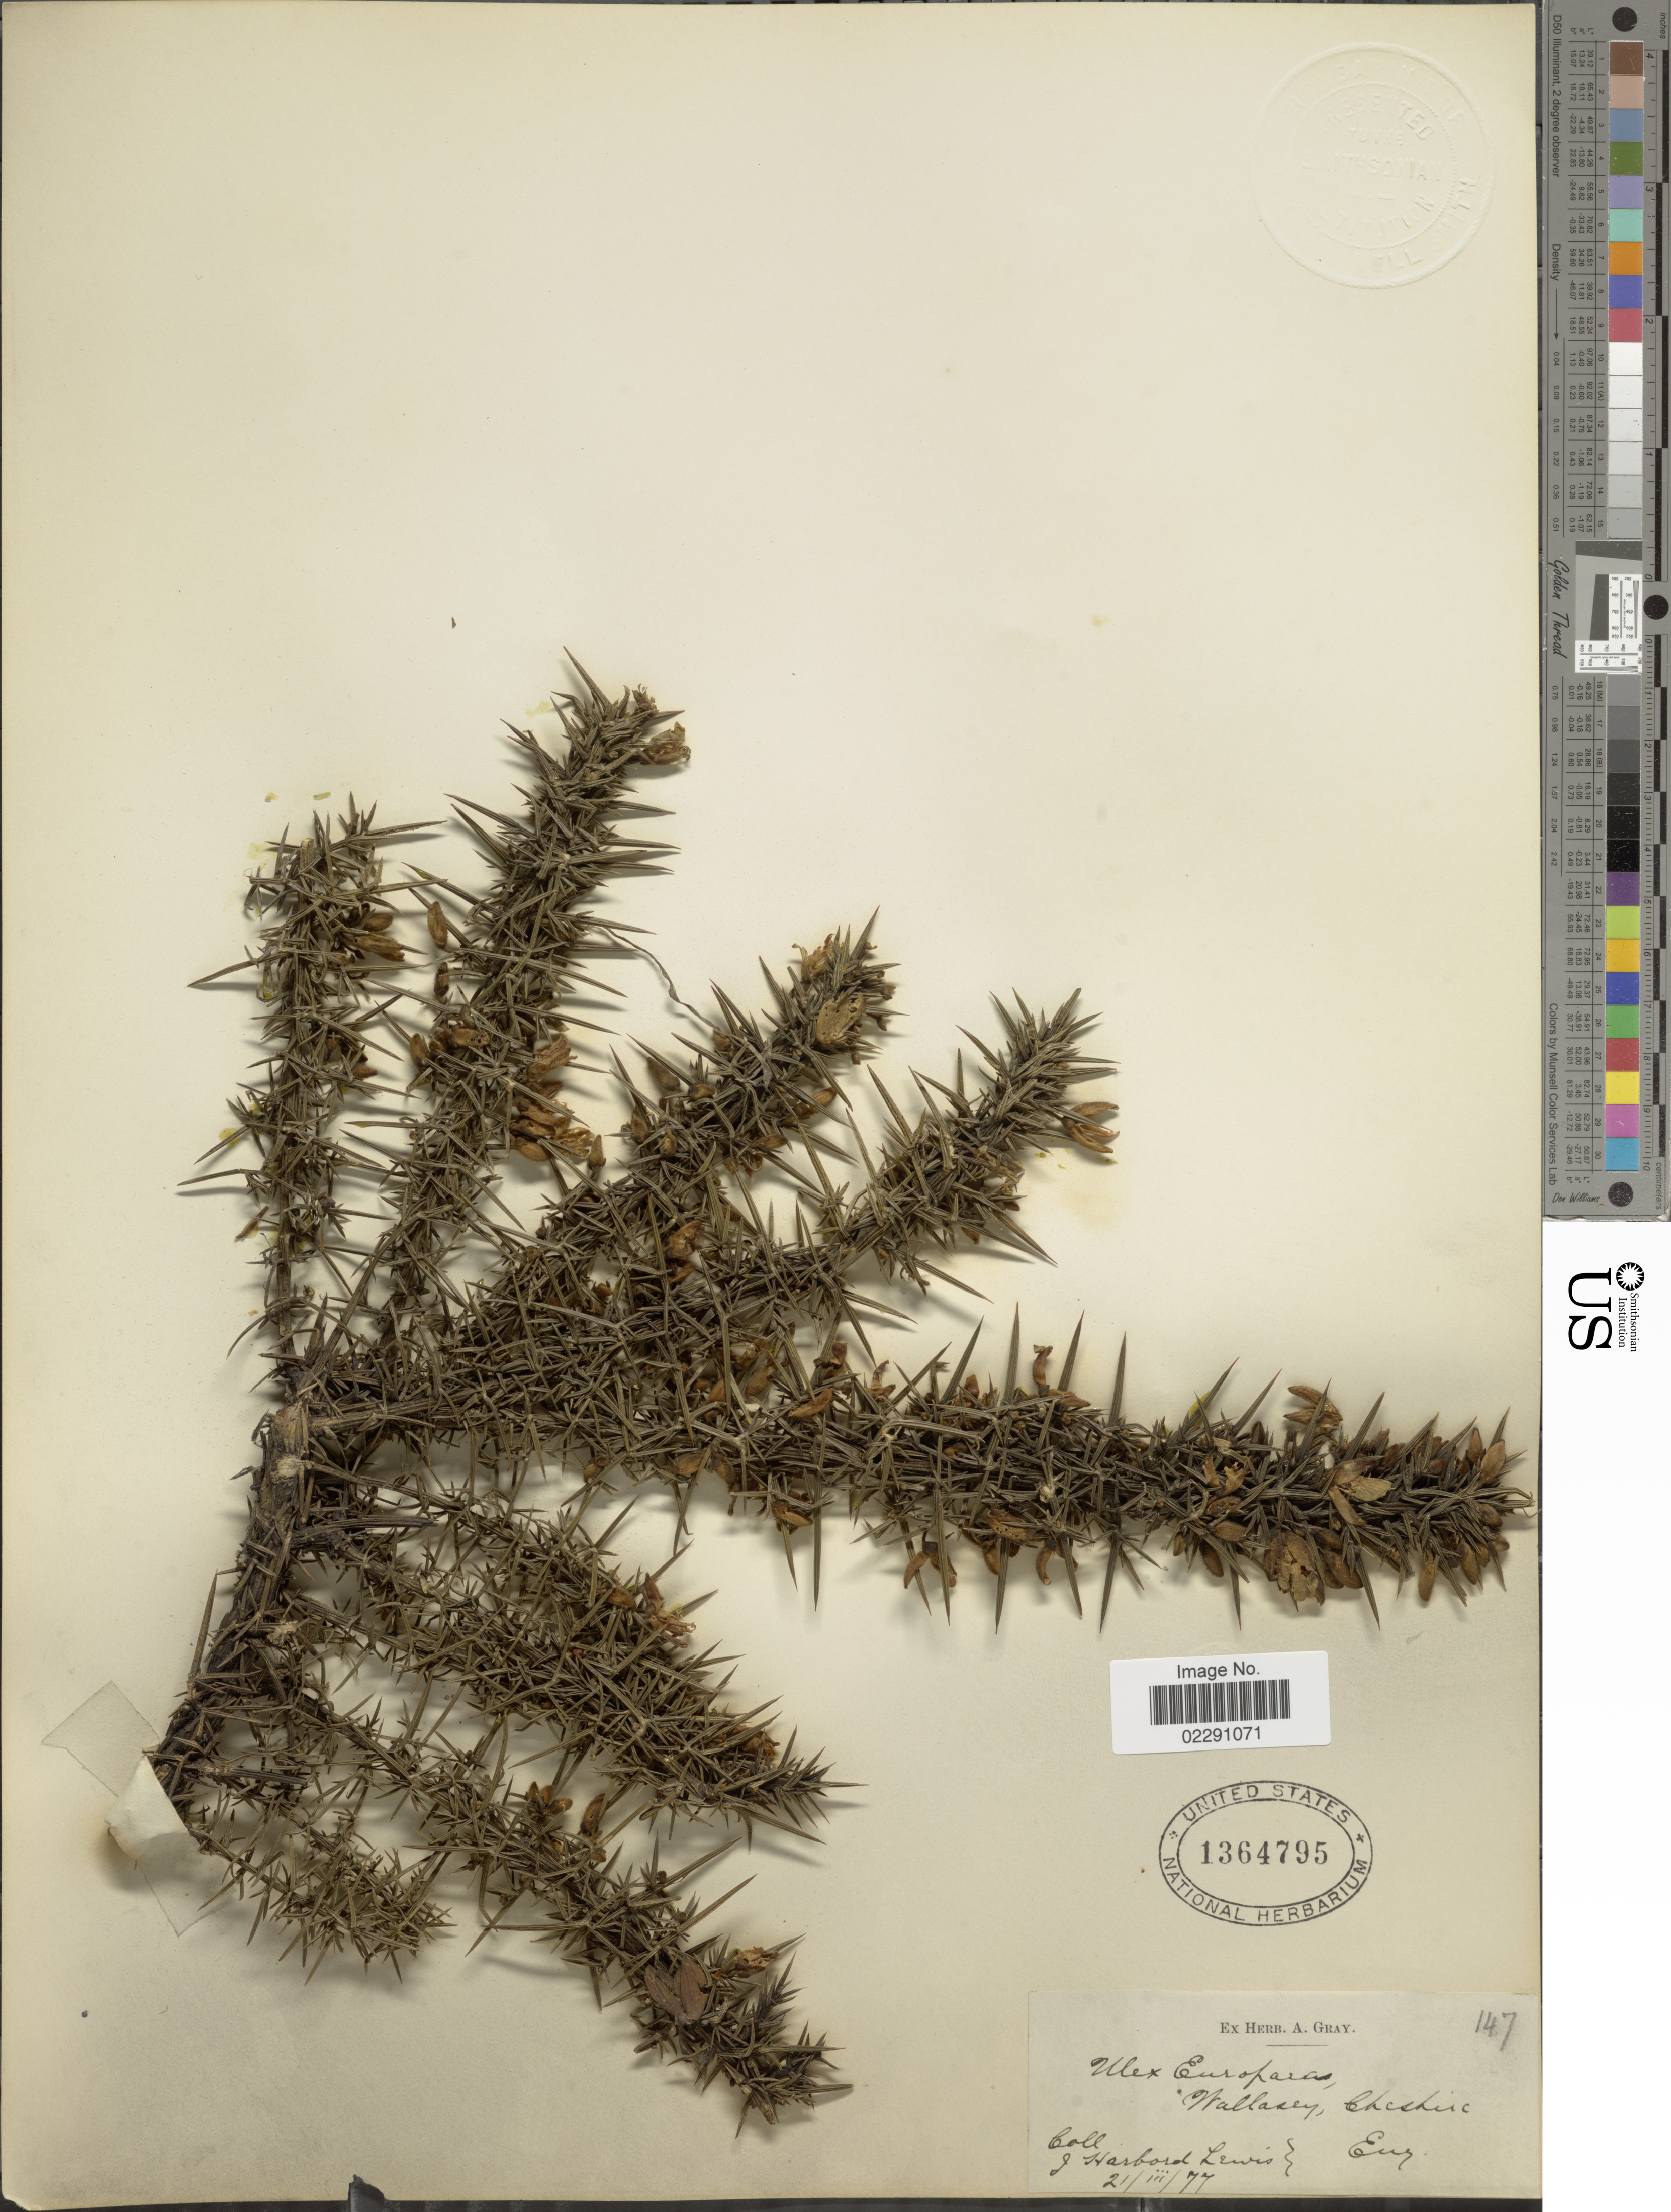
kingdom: Plantae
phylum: Tracheophyta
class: Magnoliopsida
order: Fabales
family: Fabaceae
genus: Ulex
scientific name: Ulex europaeus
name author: L.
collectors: J. Lewis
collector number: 147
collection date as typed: Transcribed d/m/y: 21/3/77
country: United Kingdom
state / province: England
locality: Wallasey, Cheshire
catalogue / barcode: US 1364795